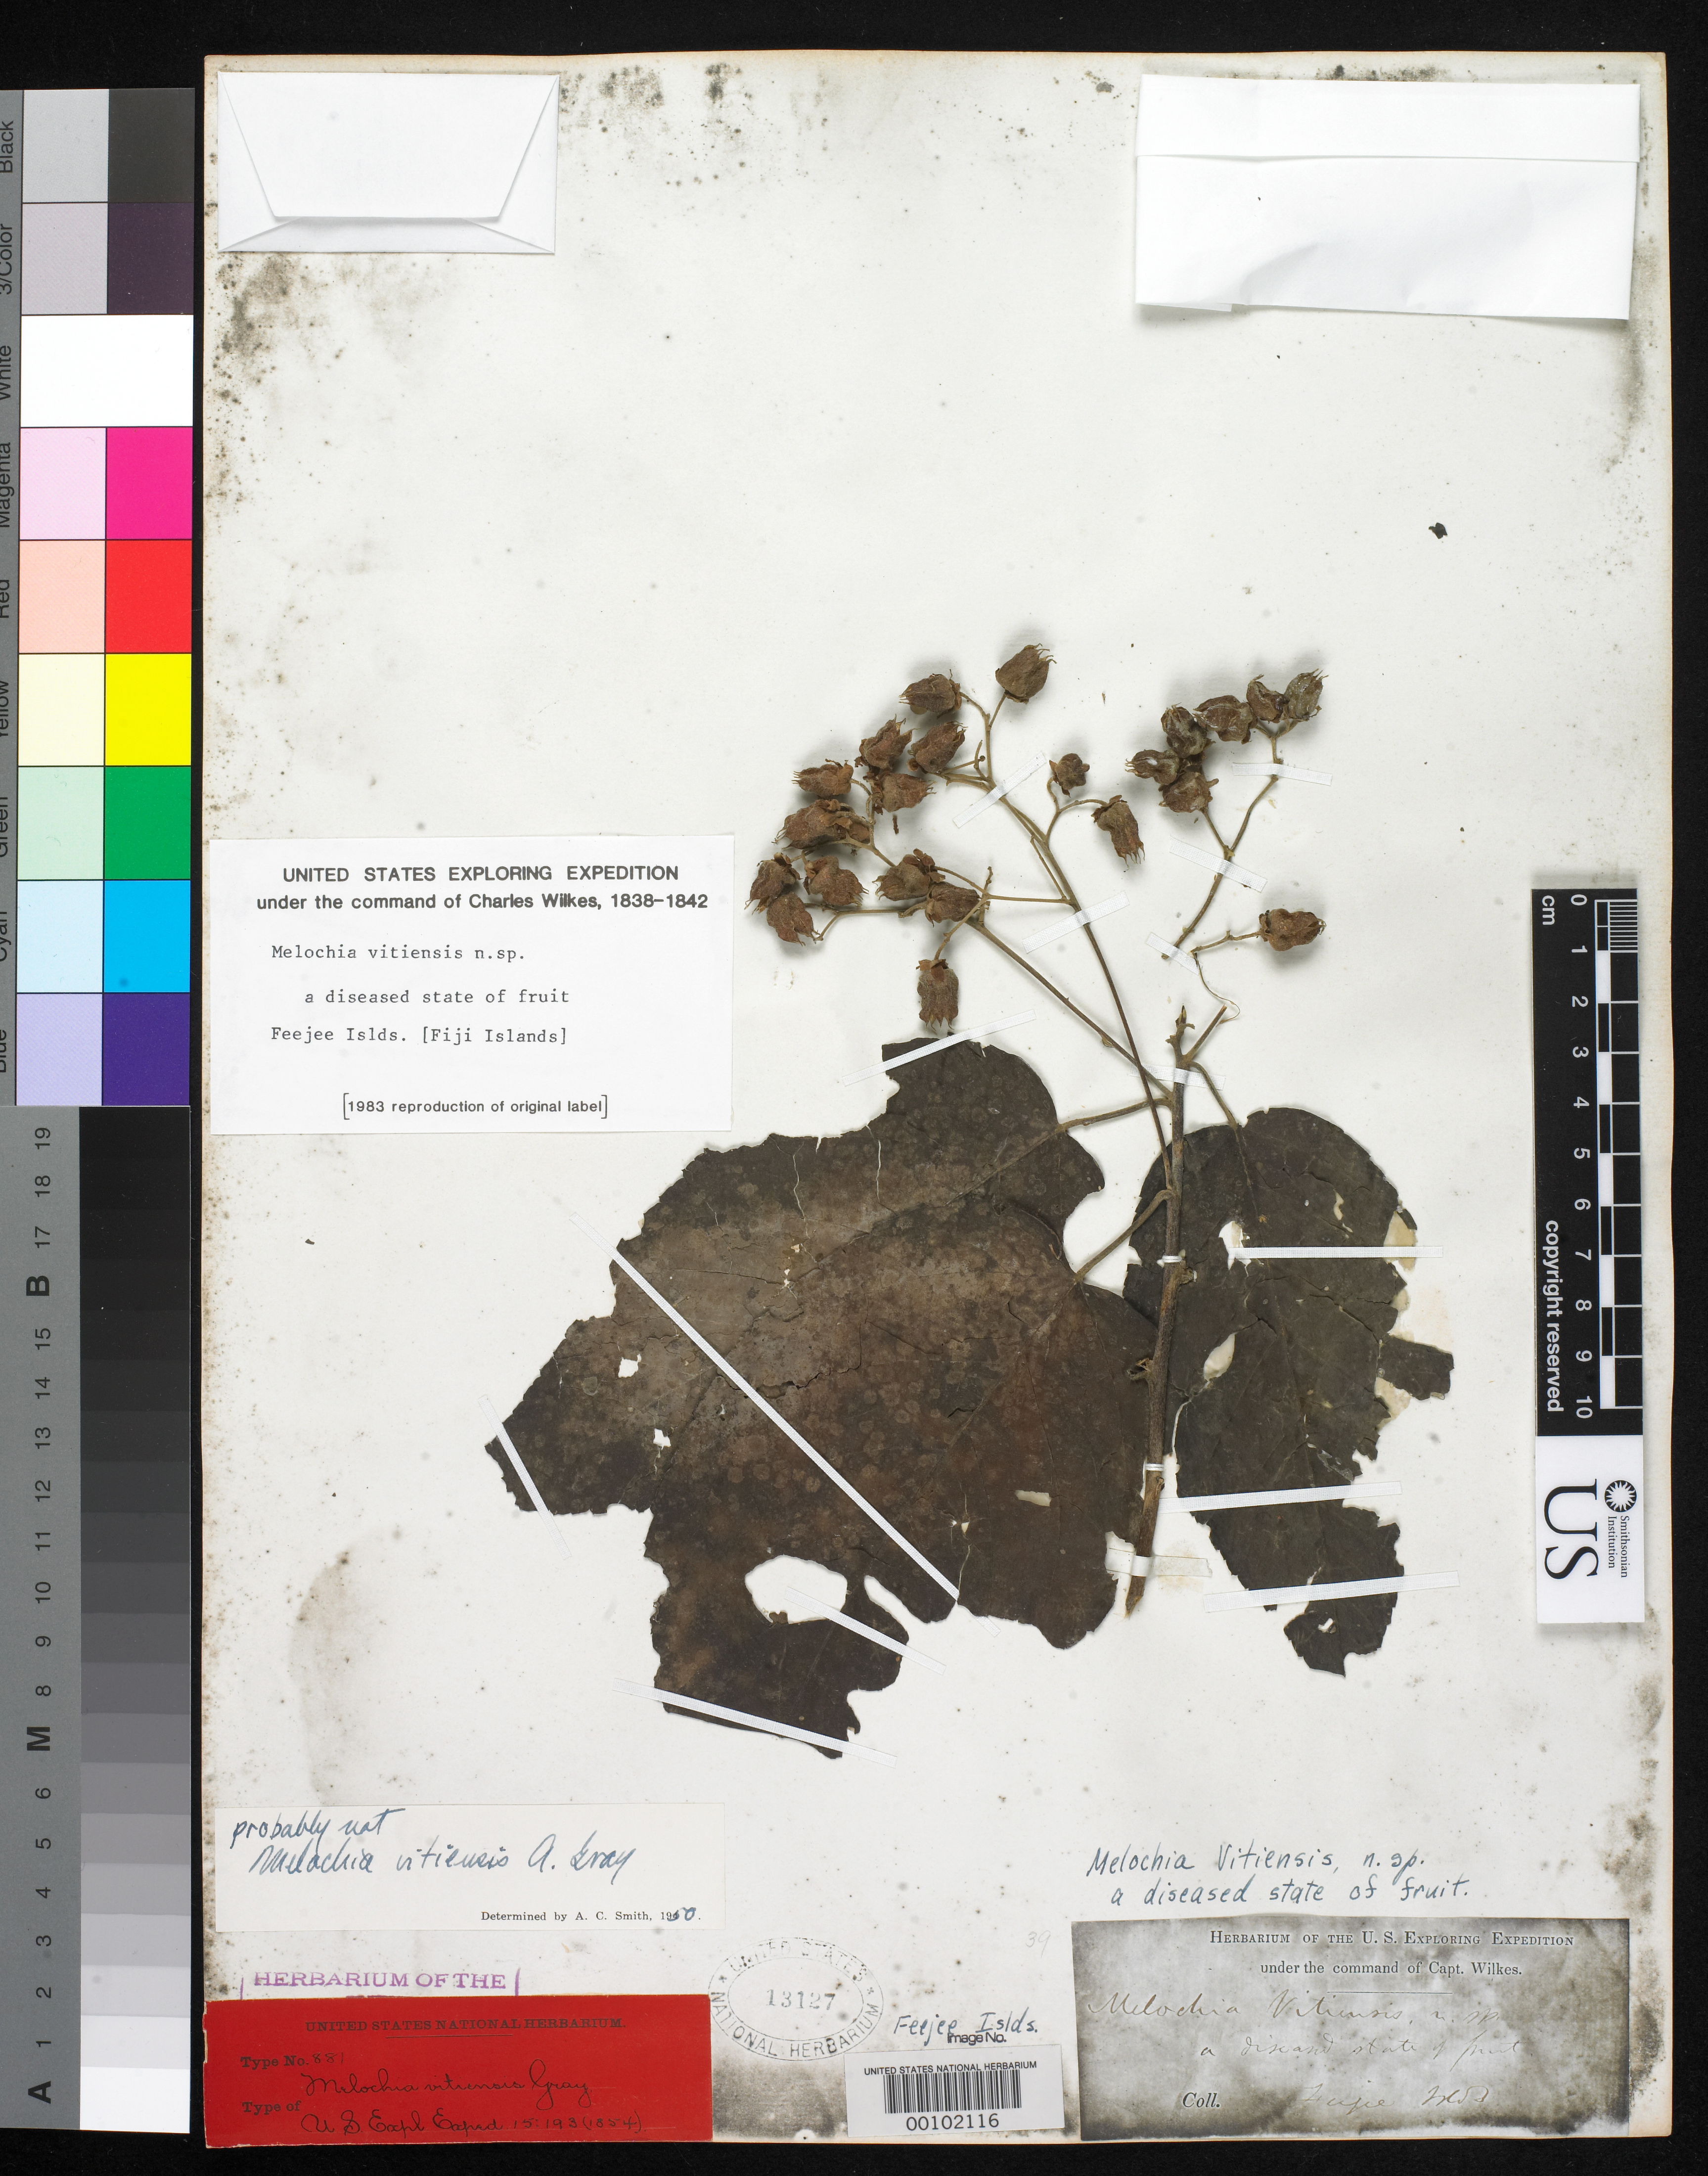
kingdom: Plantae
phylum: Tracheophyta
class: Magnoliopsida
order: Malvales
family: Malvaceae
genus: Melochia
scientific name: Melochia vitiensis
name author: A. Gray in Wilkes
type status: Type Collection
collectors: Wilkes Explor. Exped.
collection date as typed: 1838 to -- --- 1842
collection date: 1838/1842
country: Fiji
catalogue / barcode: US 13127